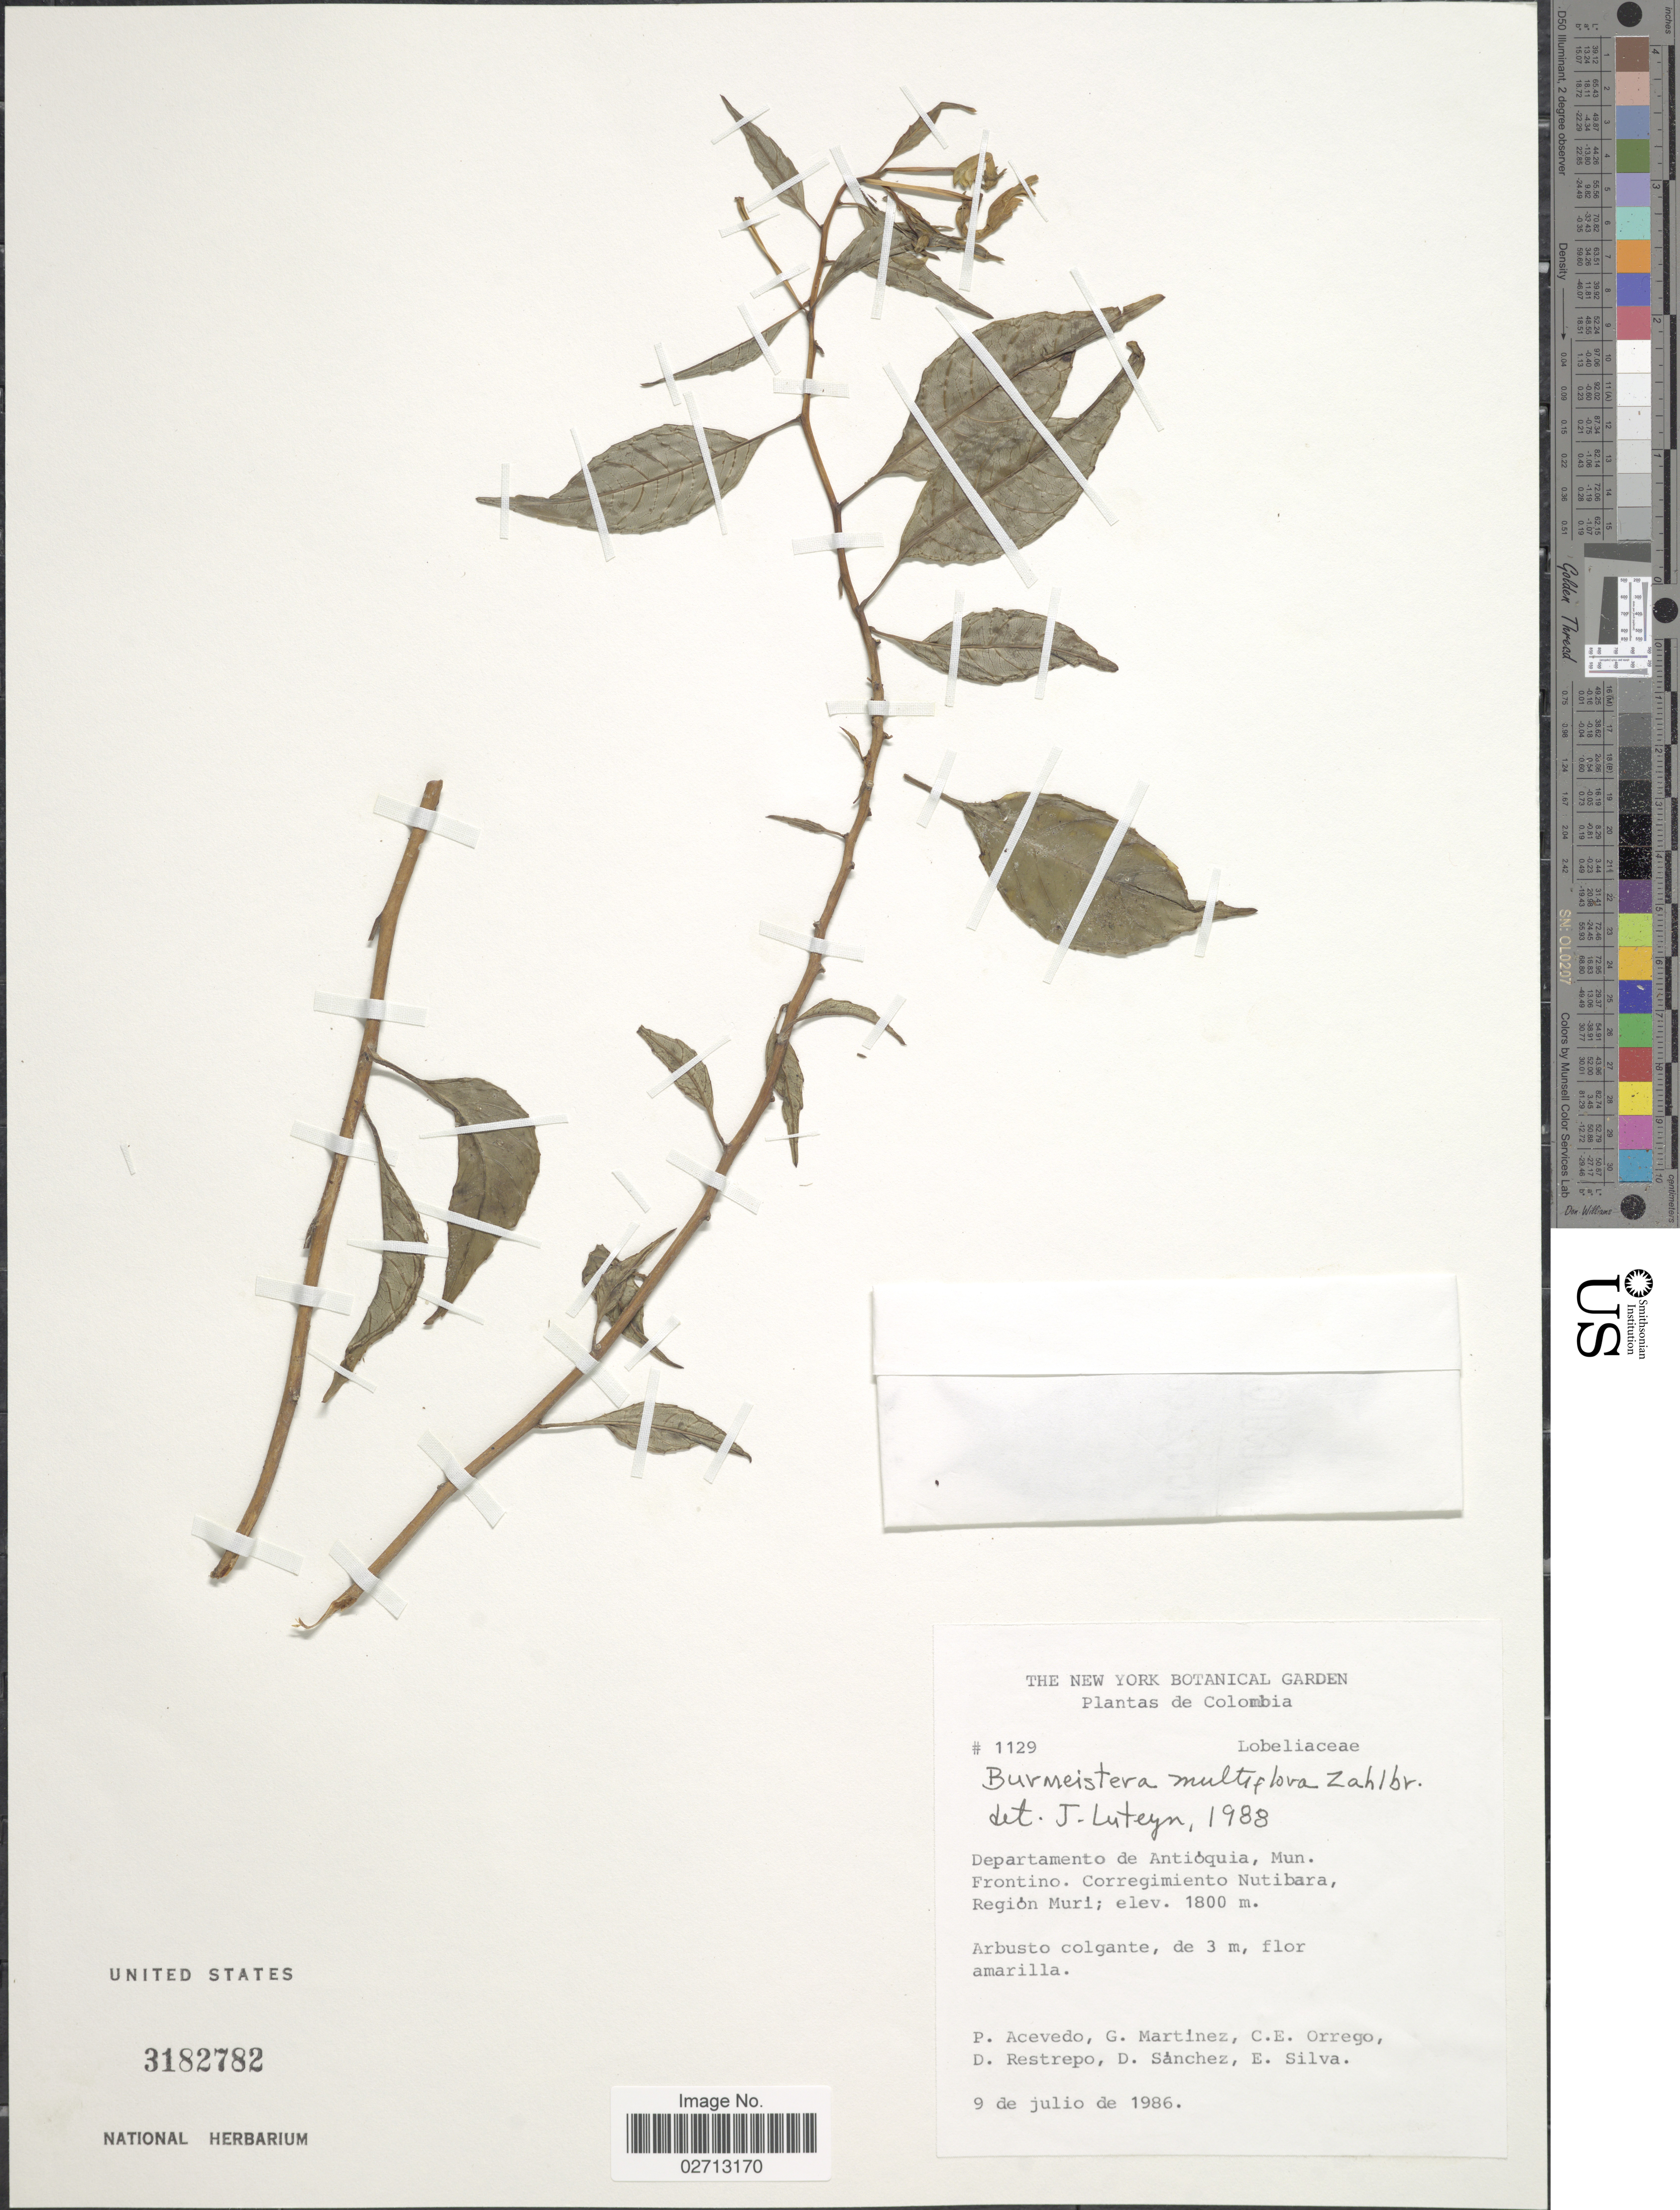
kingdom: Plantae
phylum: Tracheophyta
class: Magnoliopsida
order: Asterales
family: Campanulaceae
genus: Burmeistera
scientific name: Burmeistera multiflora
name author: Zahlbr.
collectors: P. Acevedo-Rodr., G. Martinez, C. Orrego, D. Restrepo & et al.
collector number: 1129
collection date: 1986-07-09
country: Colombia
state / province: Antioquia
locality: Departamento de Antioquia, Mun. Frontino. Corregimiento Nutibara, Region Muri.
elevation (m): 1800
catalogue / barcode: US 3182782